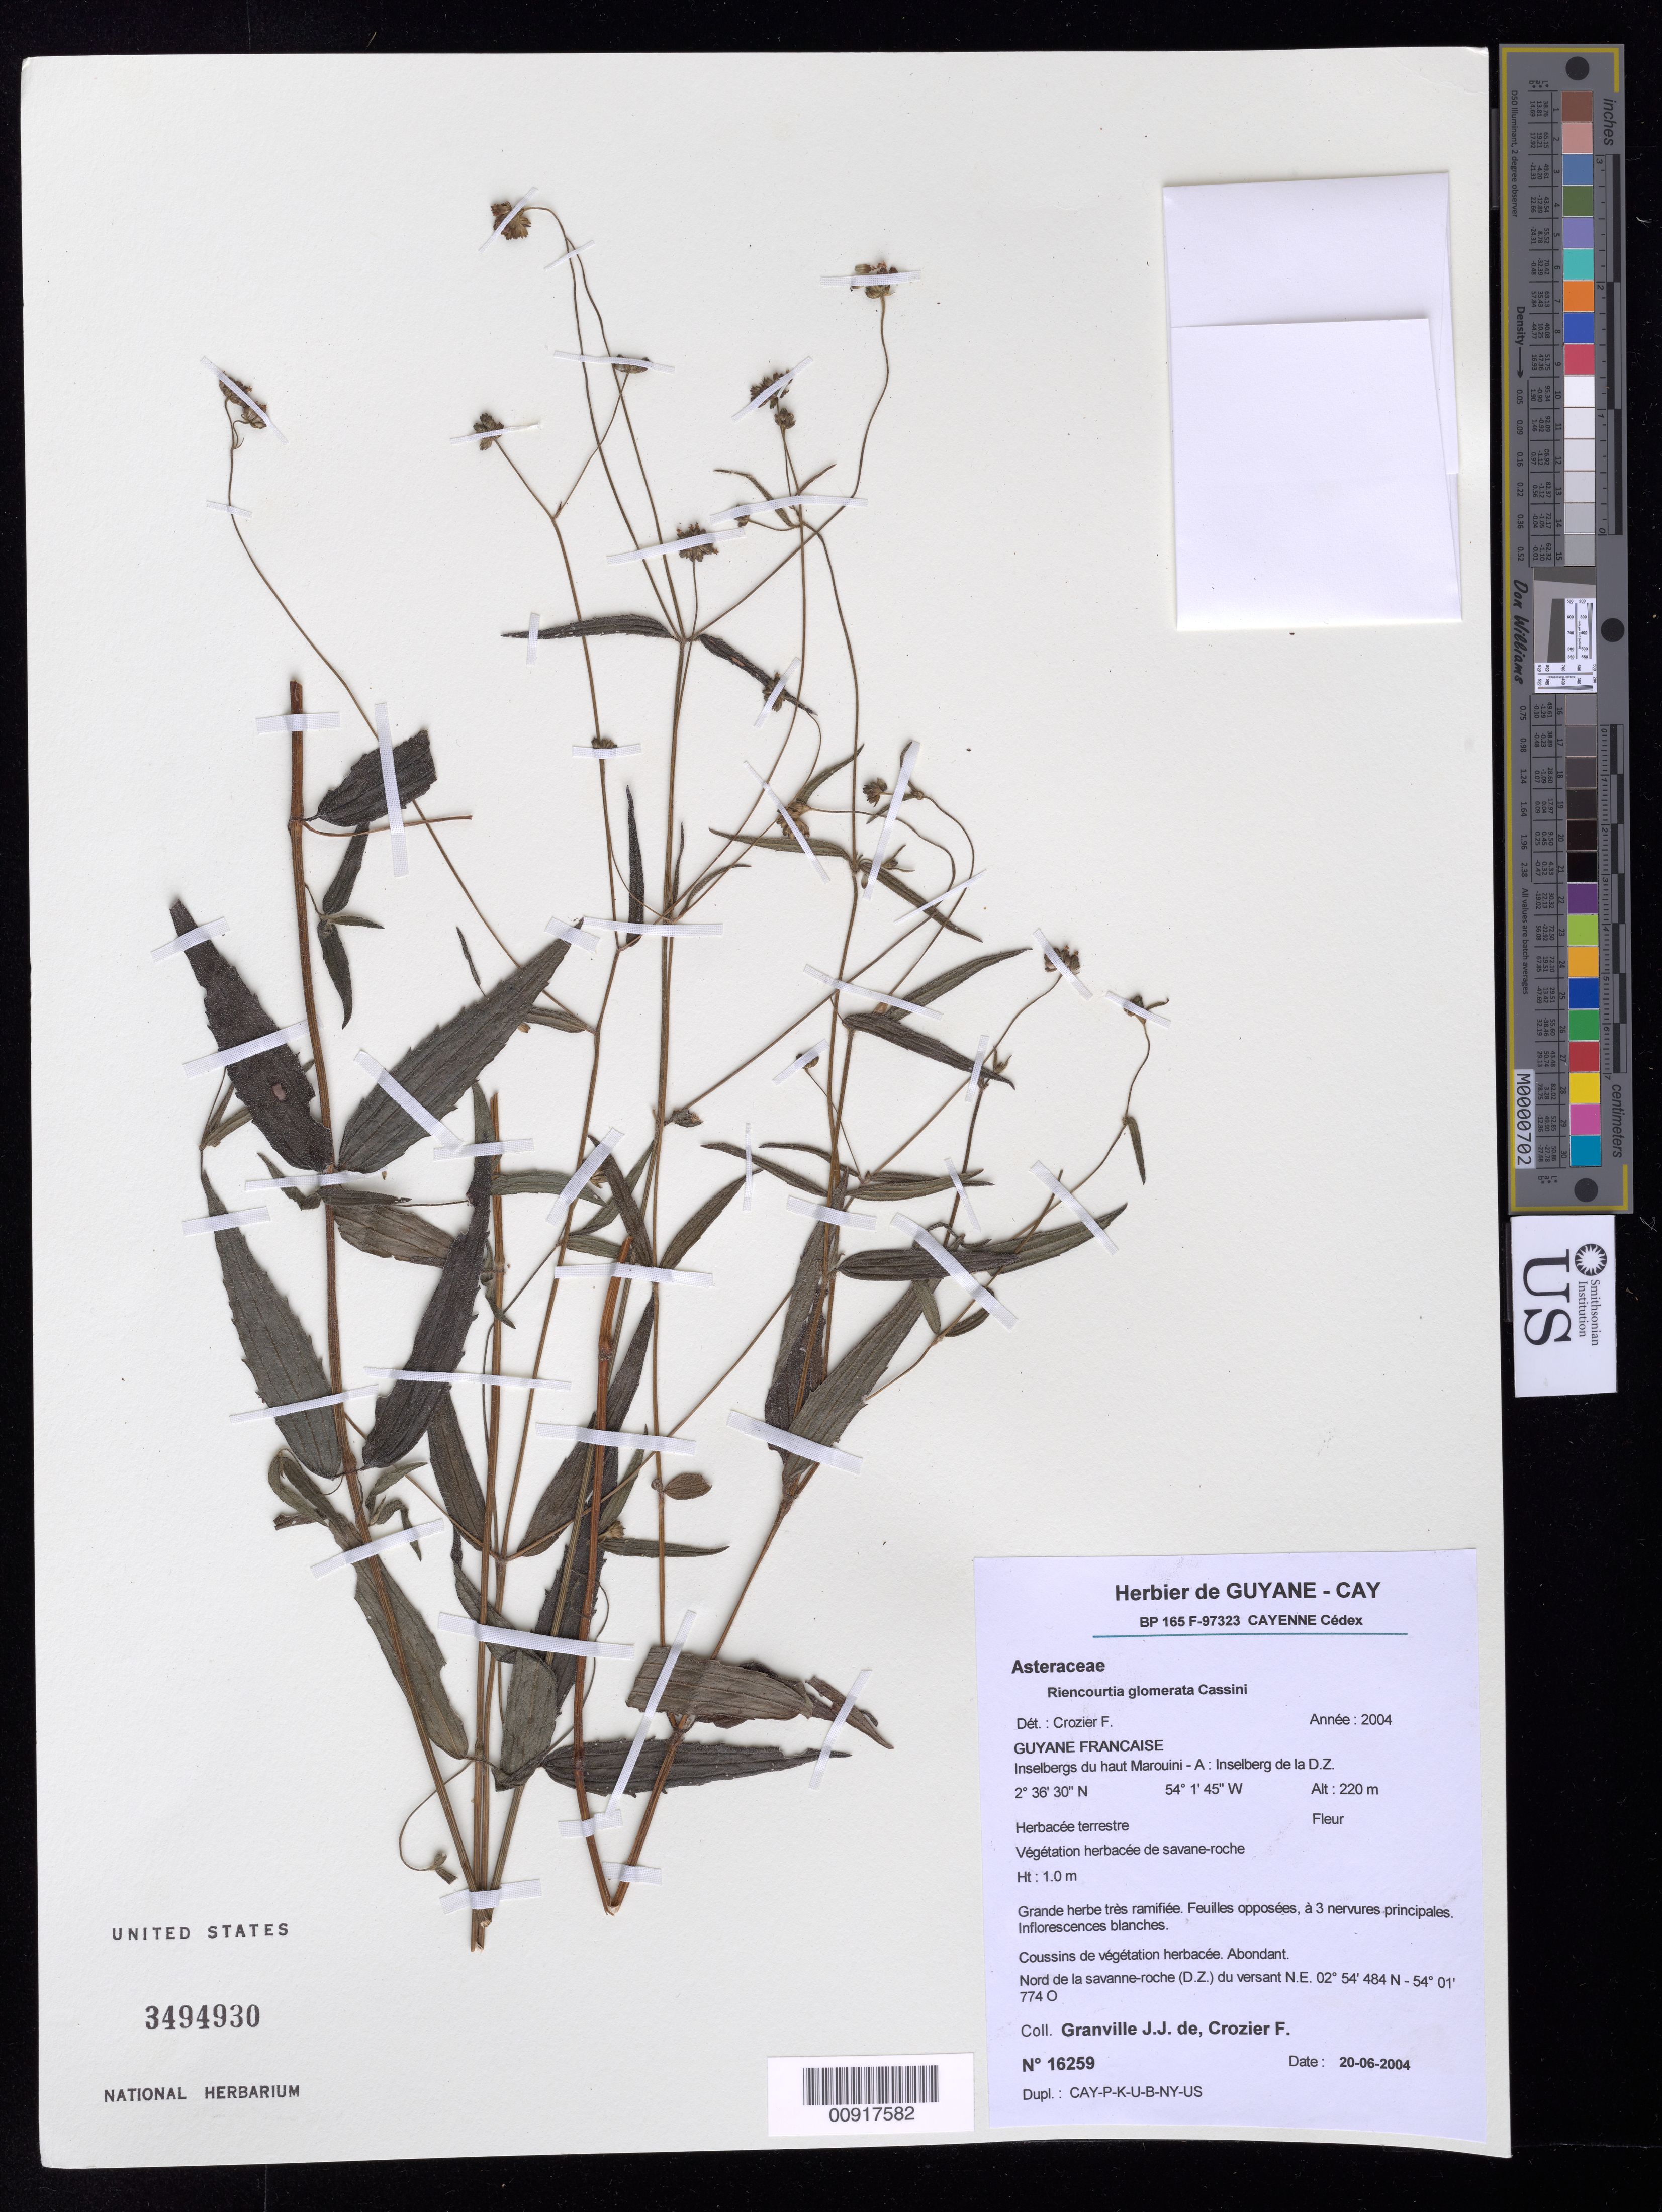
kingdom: Plantae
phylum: Tracheophyta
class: Magnoliopsida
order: Asterales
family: Asteraceae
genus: Riencourtia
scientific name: Riencourtia glomerata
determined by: Crozier, F.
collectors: J.-J. de Granville & F. Crozier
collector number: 16259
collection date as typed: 20-Jun-04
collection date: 2004-06-20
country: French Guiana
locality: Haut Marouini-A; Inselberg de la D.Z.; Nord de la savanne-roche (D.Z.) du versant NE 2º54'484"N - 54º1'774"O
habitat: Vegetacion herbacee de savane-roche; coussins de vegetacion herbacee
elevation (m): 220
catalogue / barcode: US 3494930